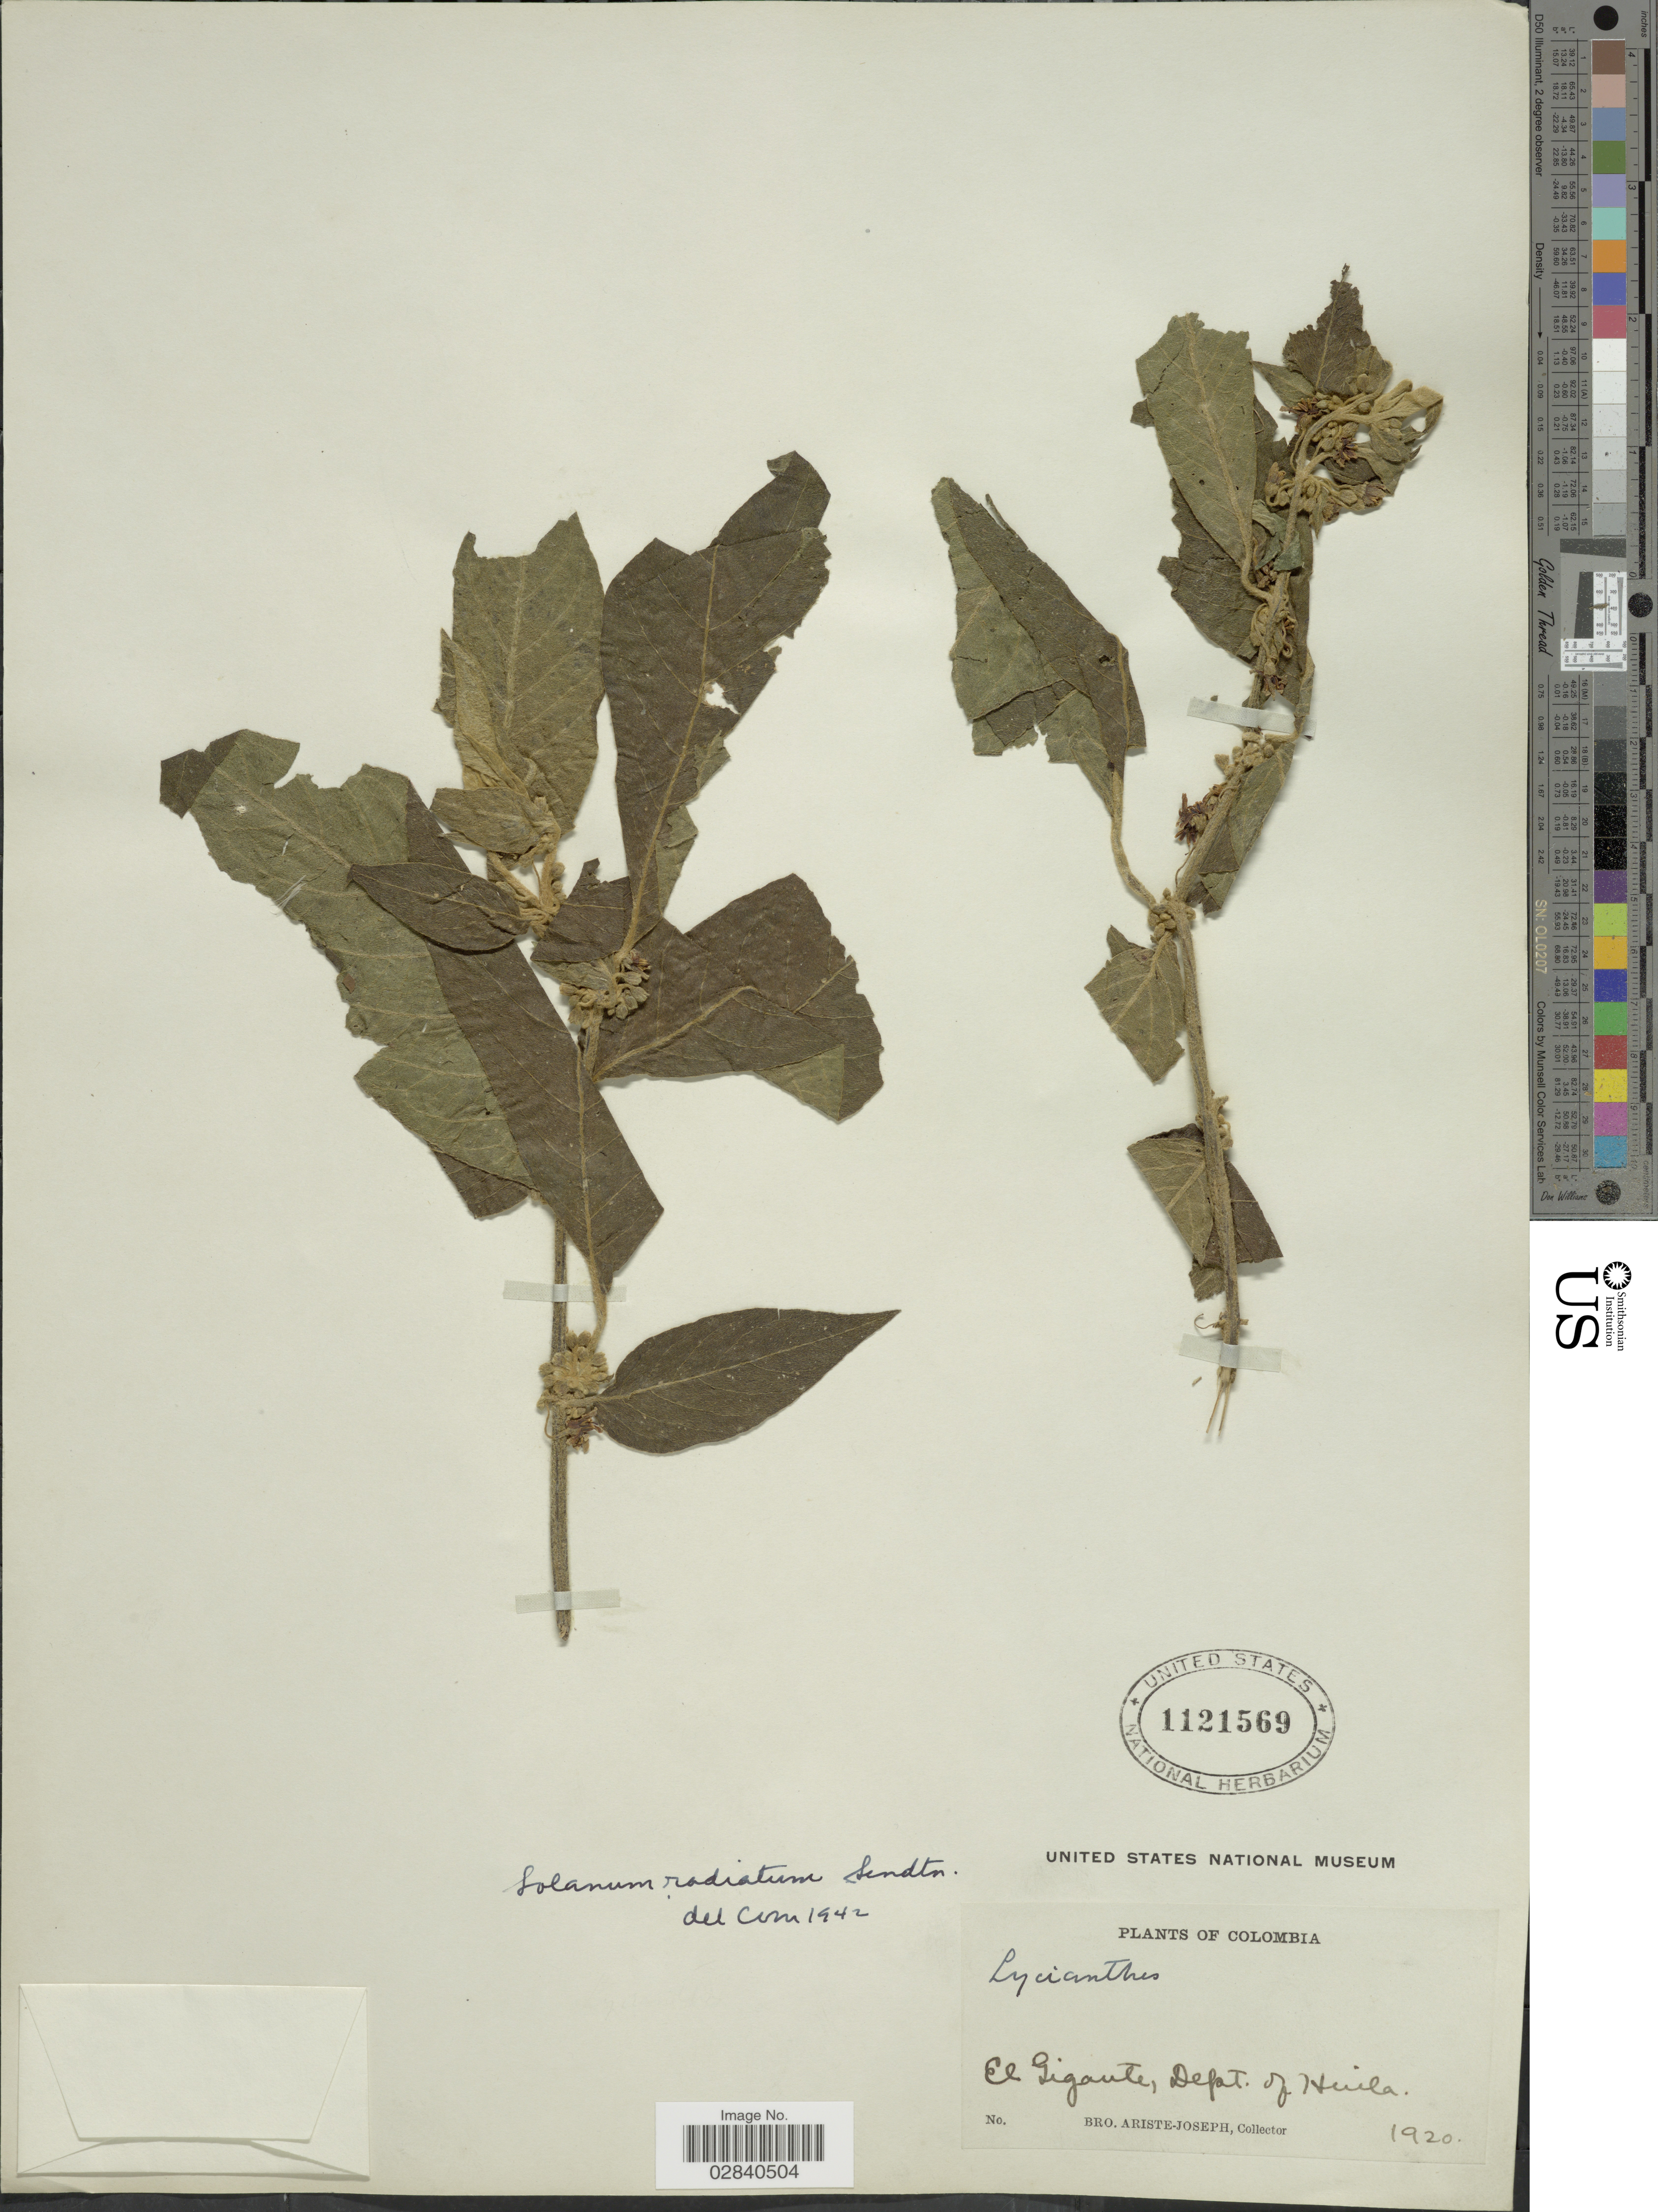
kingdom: Plantae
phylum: Tracheophyta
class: Magnoliopsida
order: Solanales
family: Solanaceae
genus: Lycianthes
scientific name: Lycianthes radiata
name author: (Sendtn.) Bitter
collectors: Bro. Ariste-Joseph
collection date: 1920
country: Colombia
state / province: Huila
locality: El Gigante, Dept. of Huila.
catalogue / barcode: US 1121569